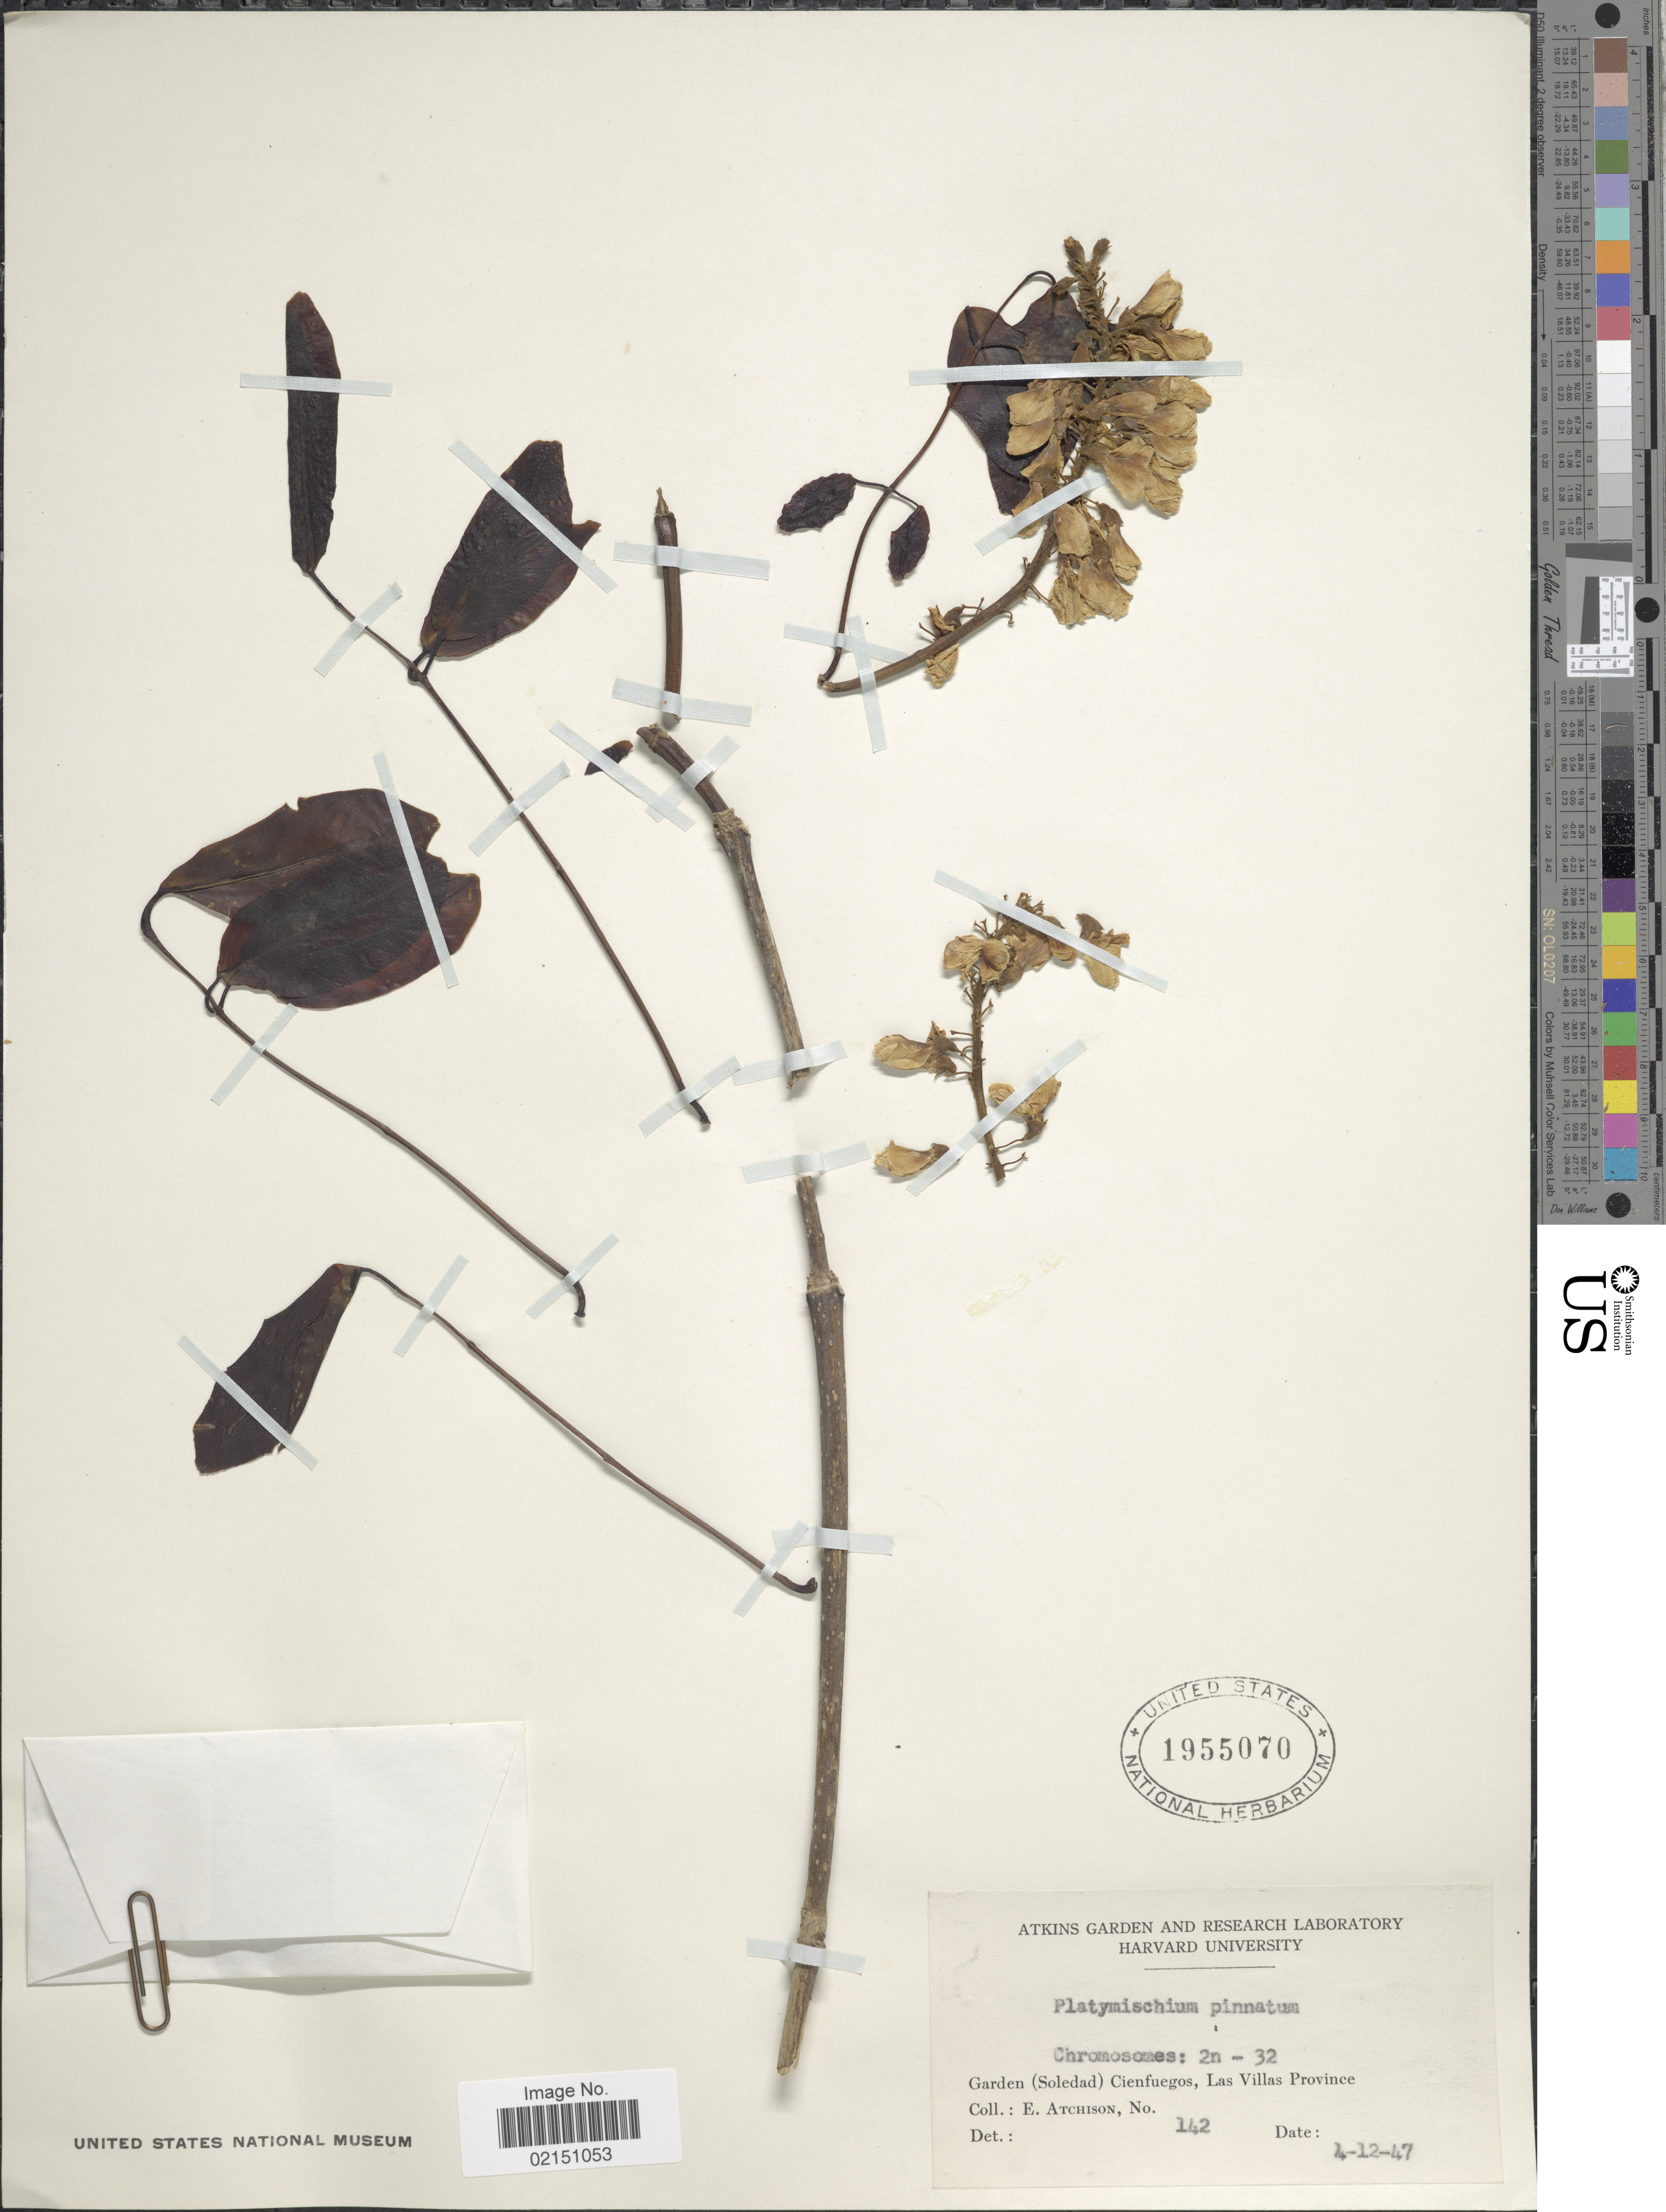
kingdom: Plantae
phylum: Tracheophyta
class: Magnoliopsida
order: Fabales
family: Fabaceae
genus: Platymiscium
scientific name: Platymiscium pinnatum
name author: (Jacq.) Dugand G.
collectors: E. Atchison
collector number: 142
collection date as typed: Transcribed d/m/y: 4/12/47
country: Cuba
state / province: Las Villas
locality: Garden (Soledad) Cienfuegos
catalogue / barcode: US 1955070